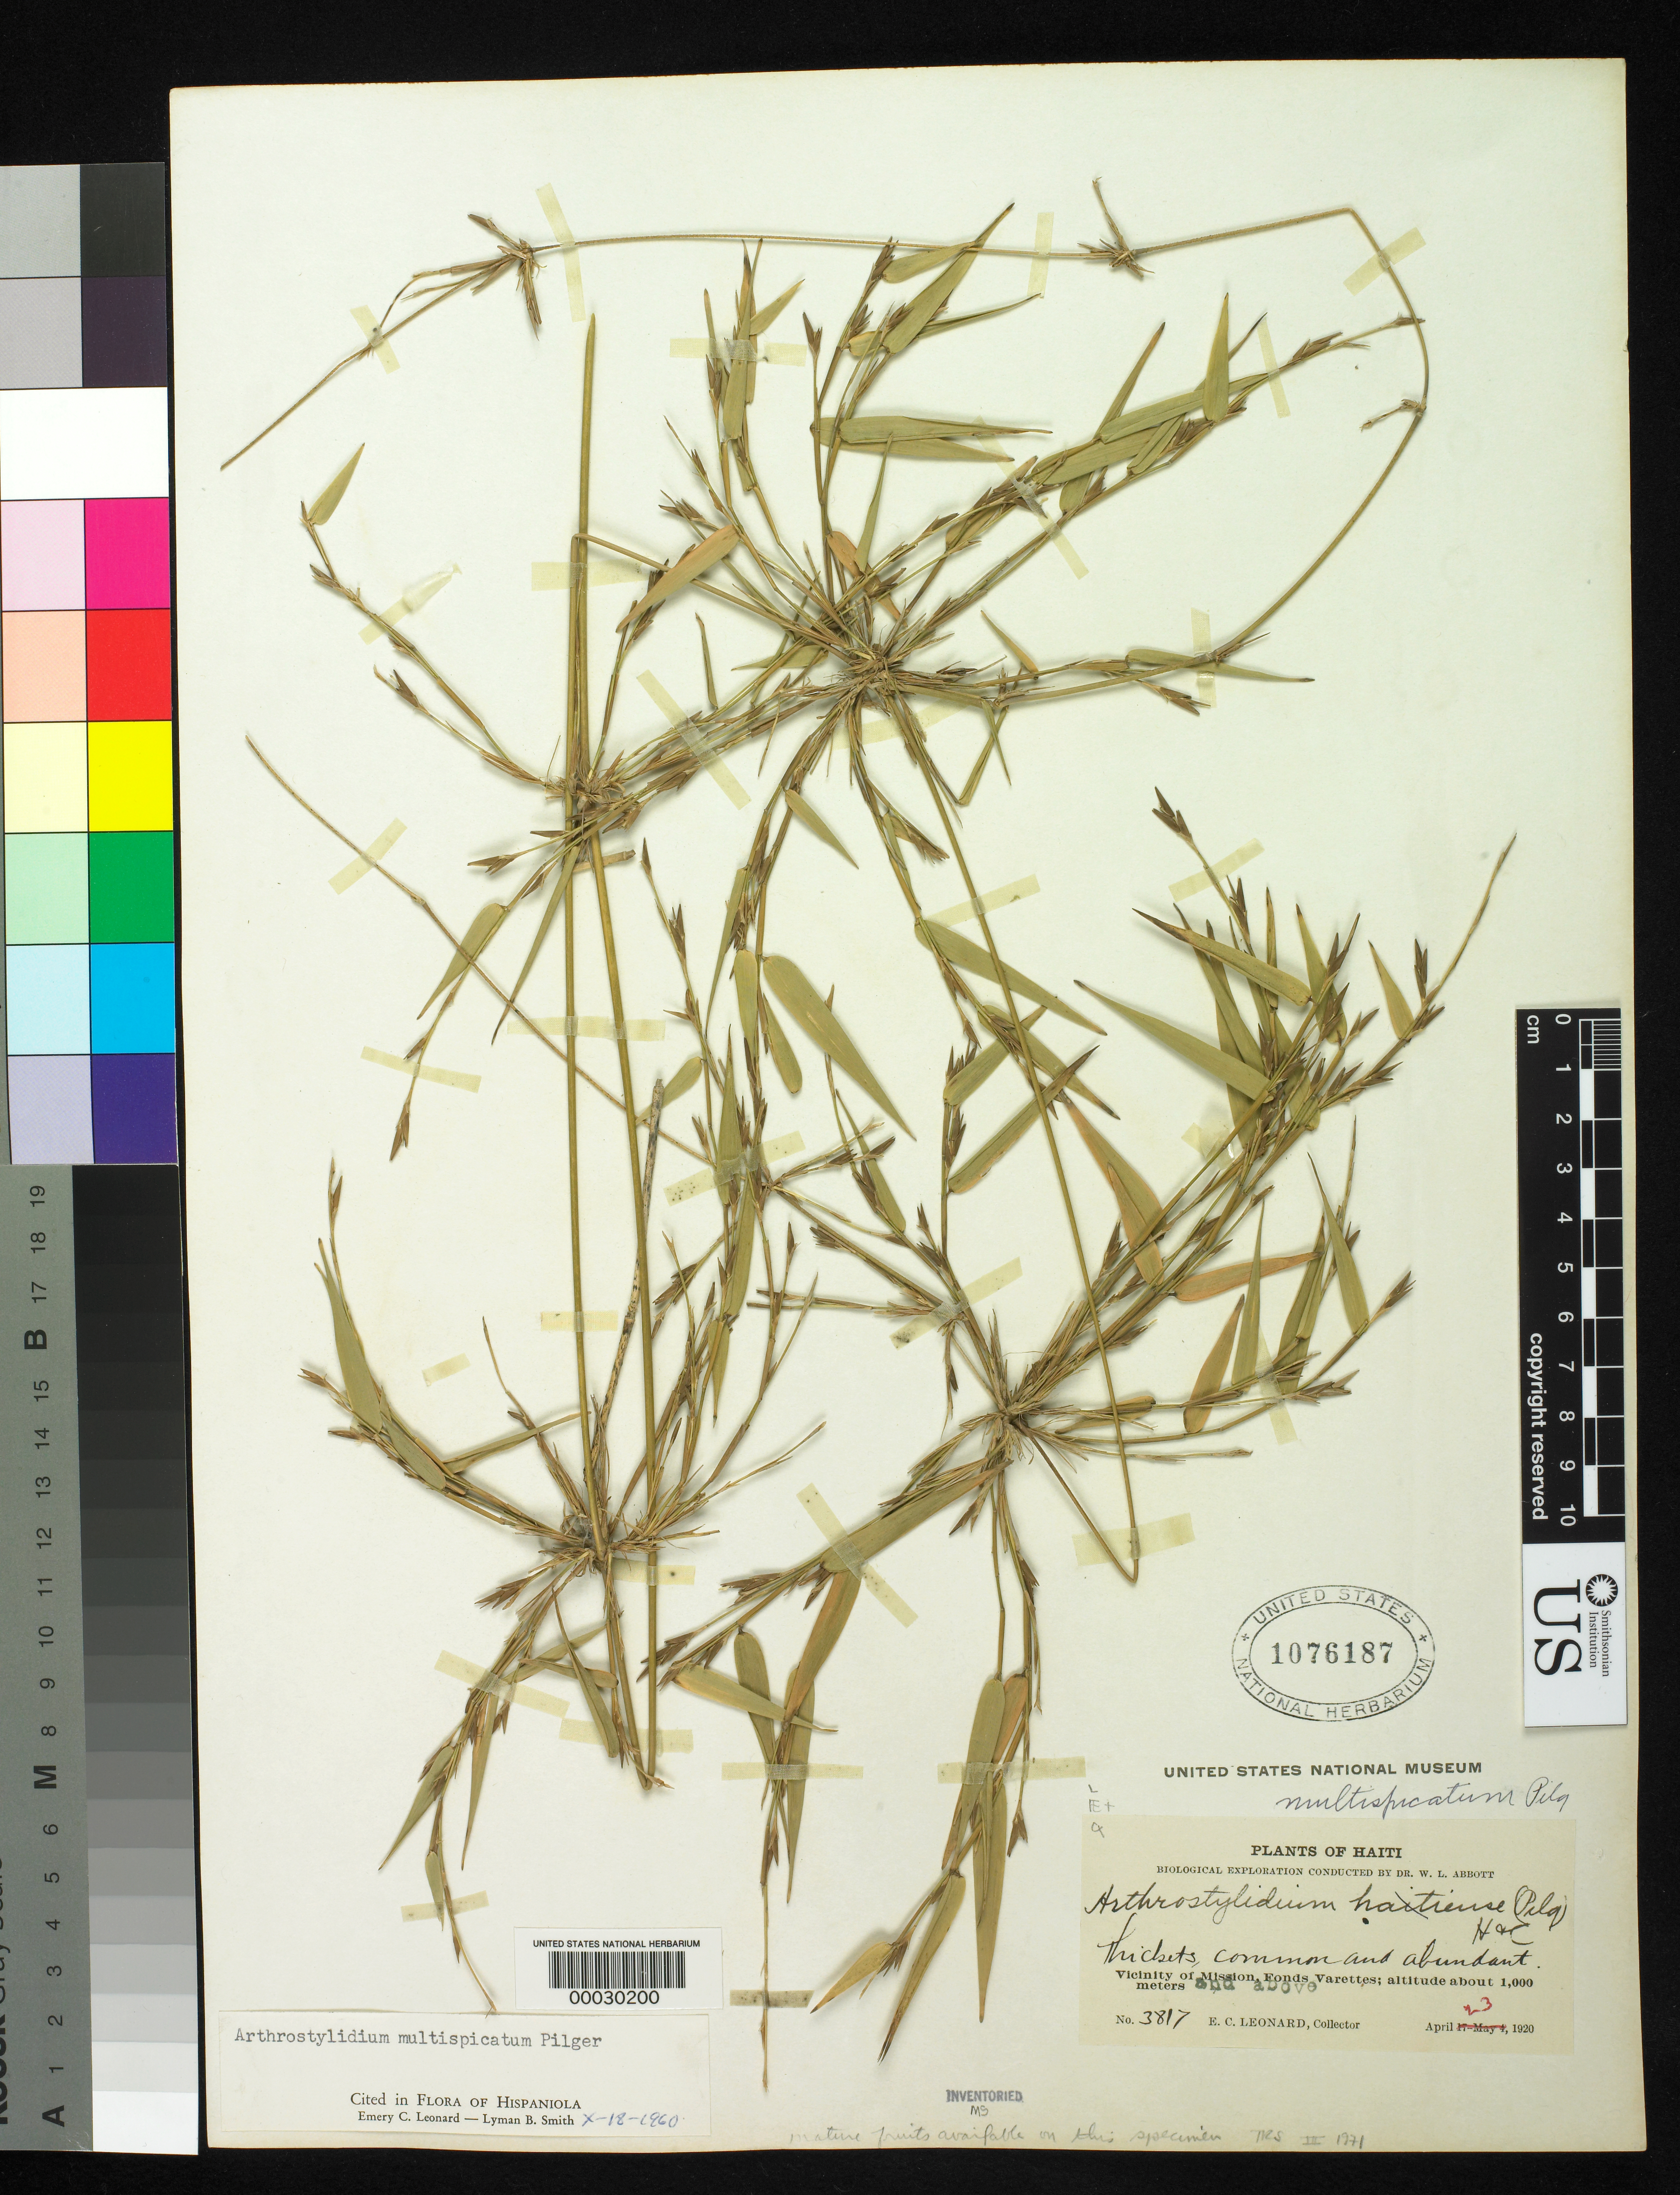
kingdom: Plantae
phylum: Tracheophyta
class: Liliopsida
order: Poales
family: Poaceae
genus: Arthrostylidium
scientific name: Arthrostylidium multispicatum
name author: Pilg. in Urb.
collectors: E. C. Leonard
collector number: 3817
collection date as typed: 23 Apr 1920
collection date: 1920-04-23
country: Haiti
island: Hispaniola Island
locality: Fonds varettes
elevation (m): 1000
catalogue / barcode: US 1076187